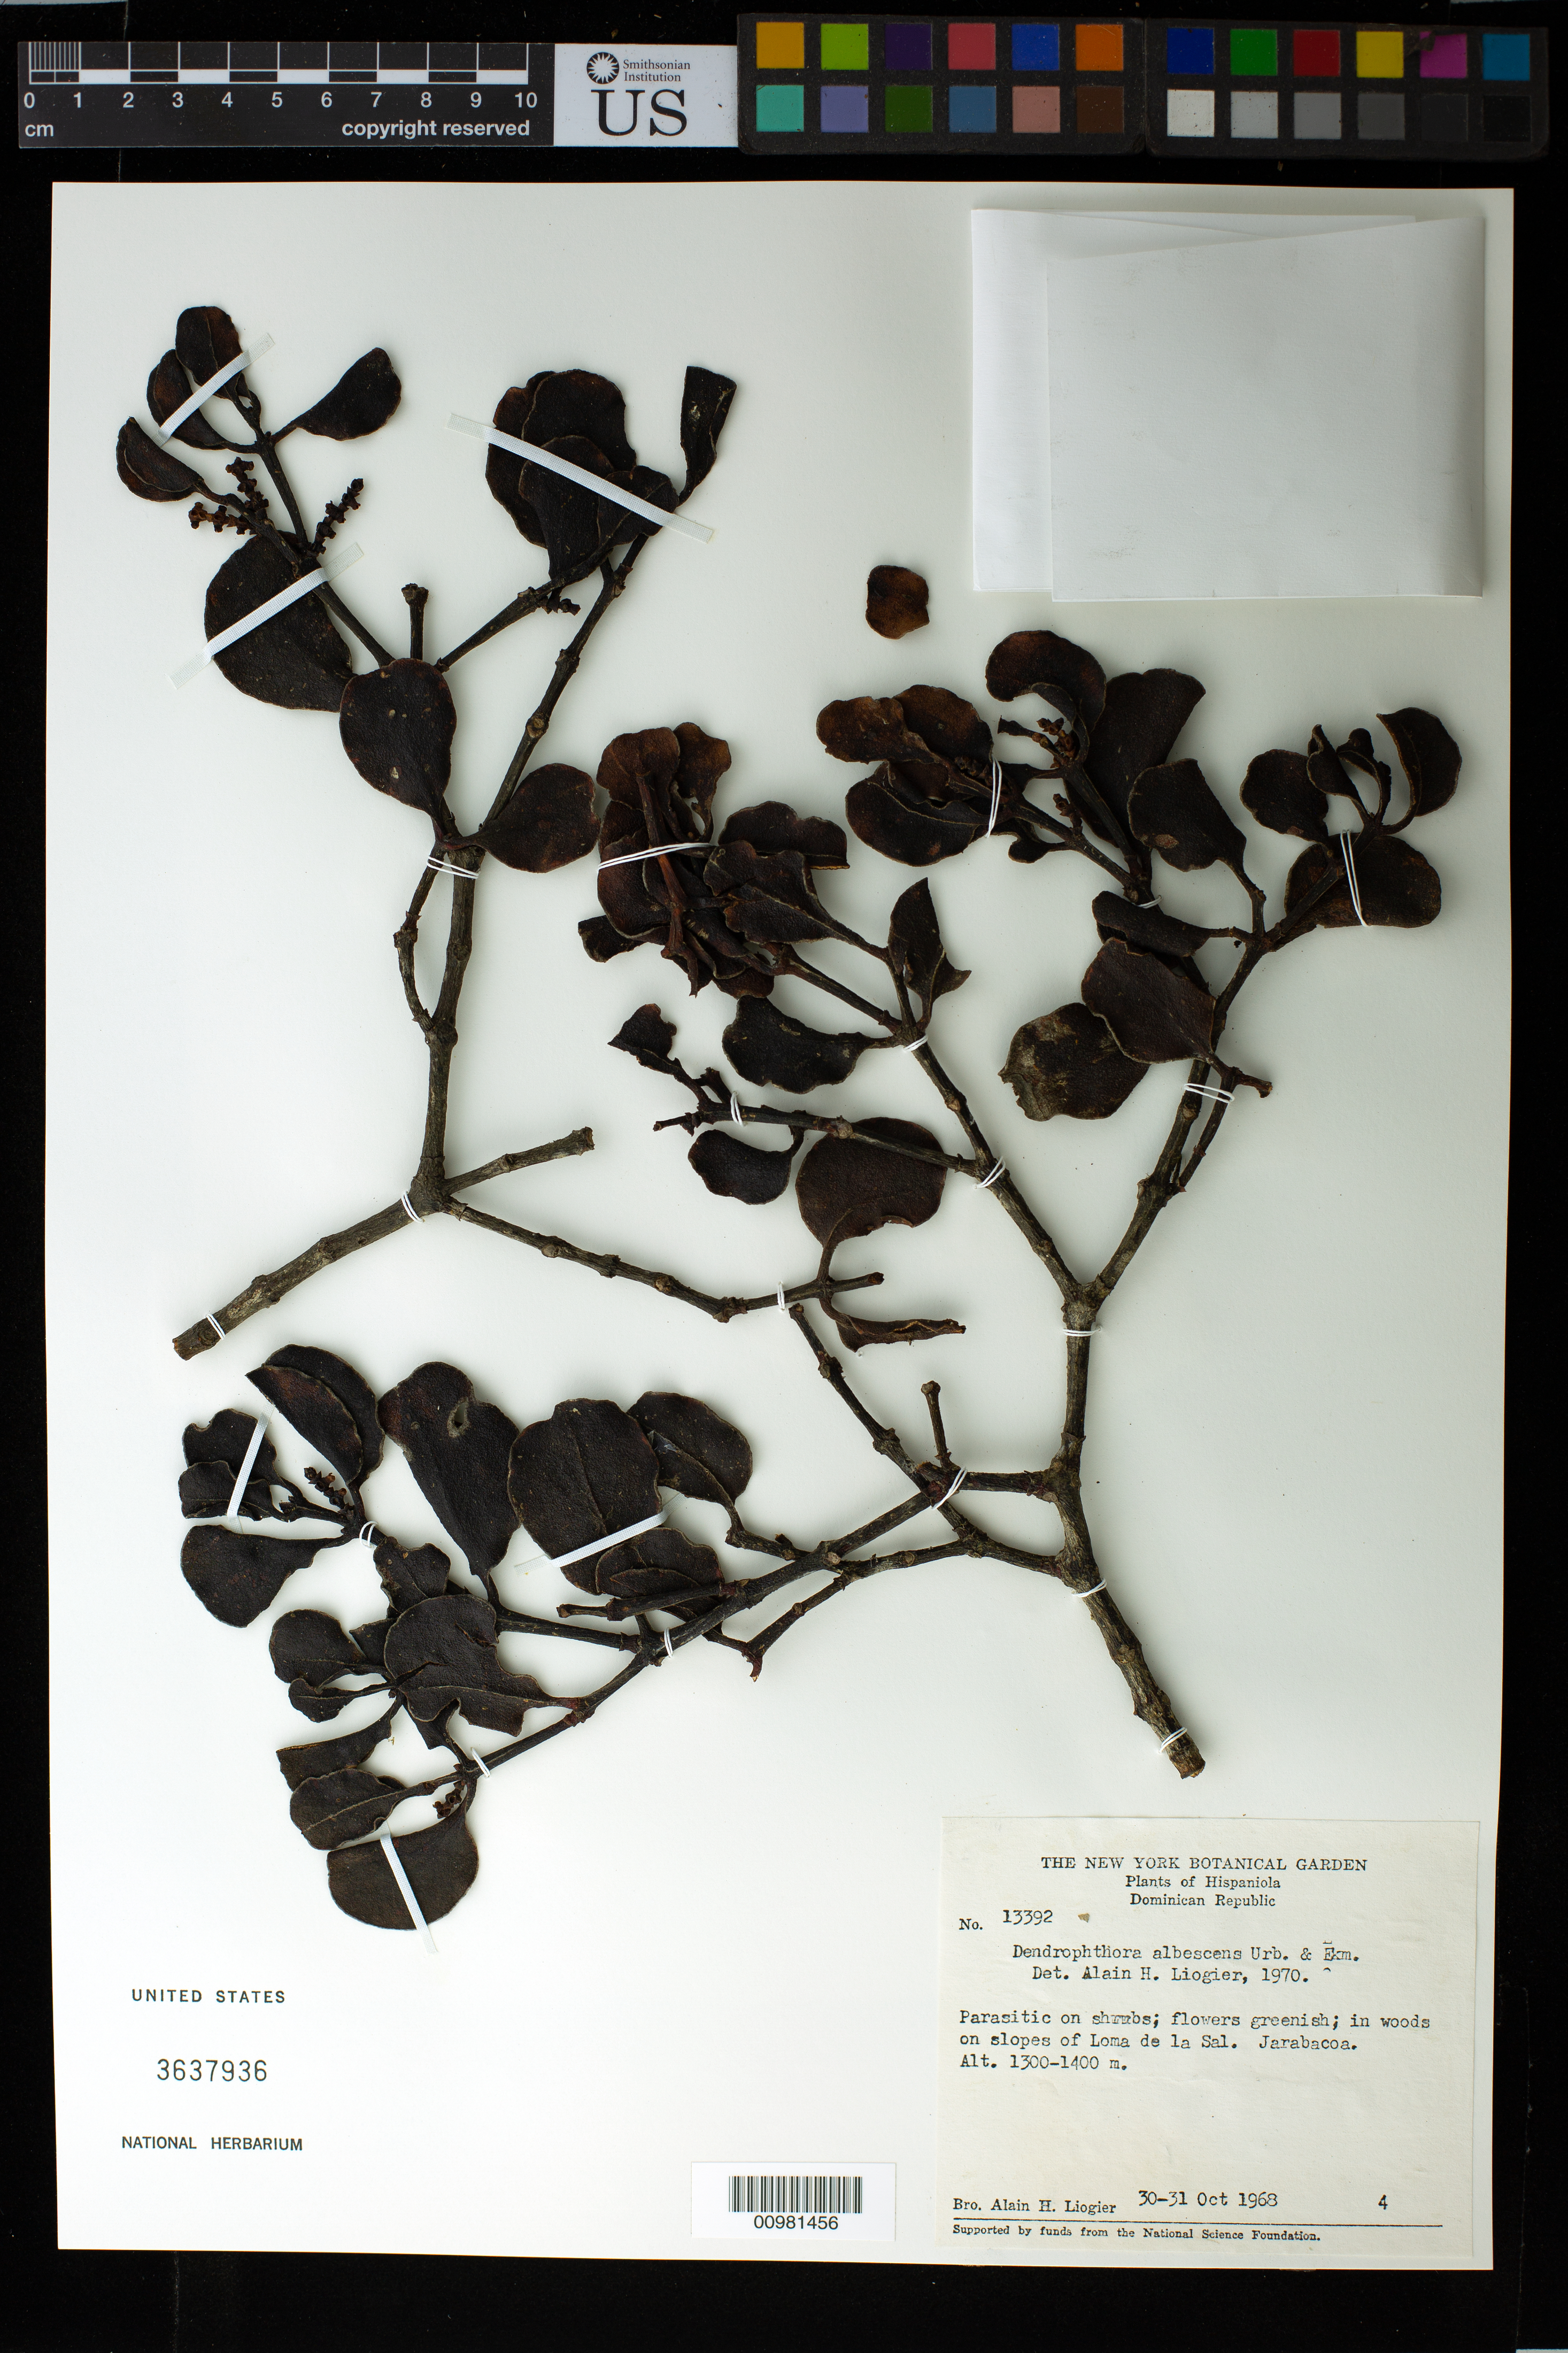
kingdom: Plantae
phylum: Tracheophyta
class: Magnoliopsida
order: Santalales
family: Viscaceae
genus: Dendrophthora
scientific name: Dendrophthora tetrastachya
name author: (C. Wright ex Griseb.) Urb.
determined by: Caraballo-Ortiz, Marcos A., (MISS), University of Mississippi (UNITED STATES)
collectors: A. H. Liogier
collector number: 13392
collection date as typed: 30 Oct 1968 to 31 Oct 1968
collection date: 1968-10-30/1968-10-31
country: Dominican Republic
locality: Loma de la Sal, Jarabacoa.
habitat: In woods on slopes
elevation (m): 1300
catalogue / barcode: US 3637936